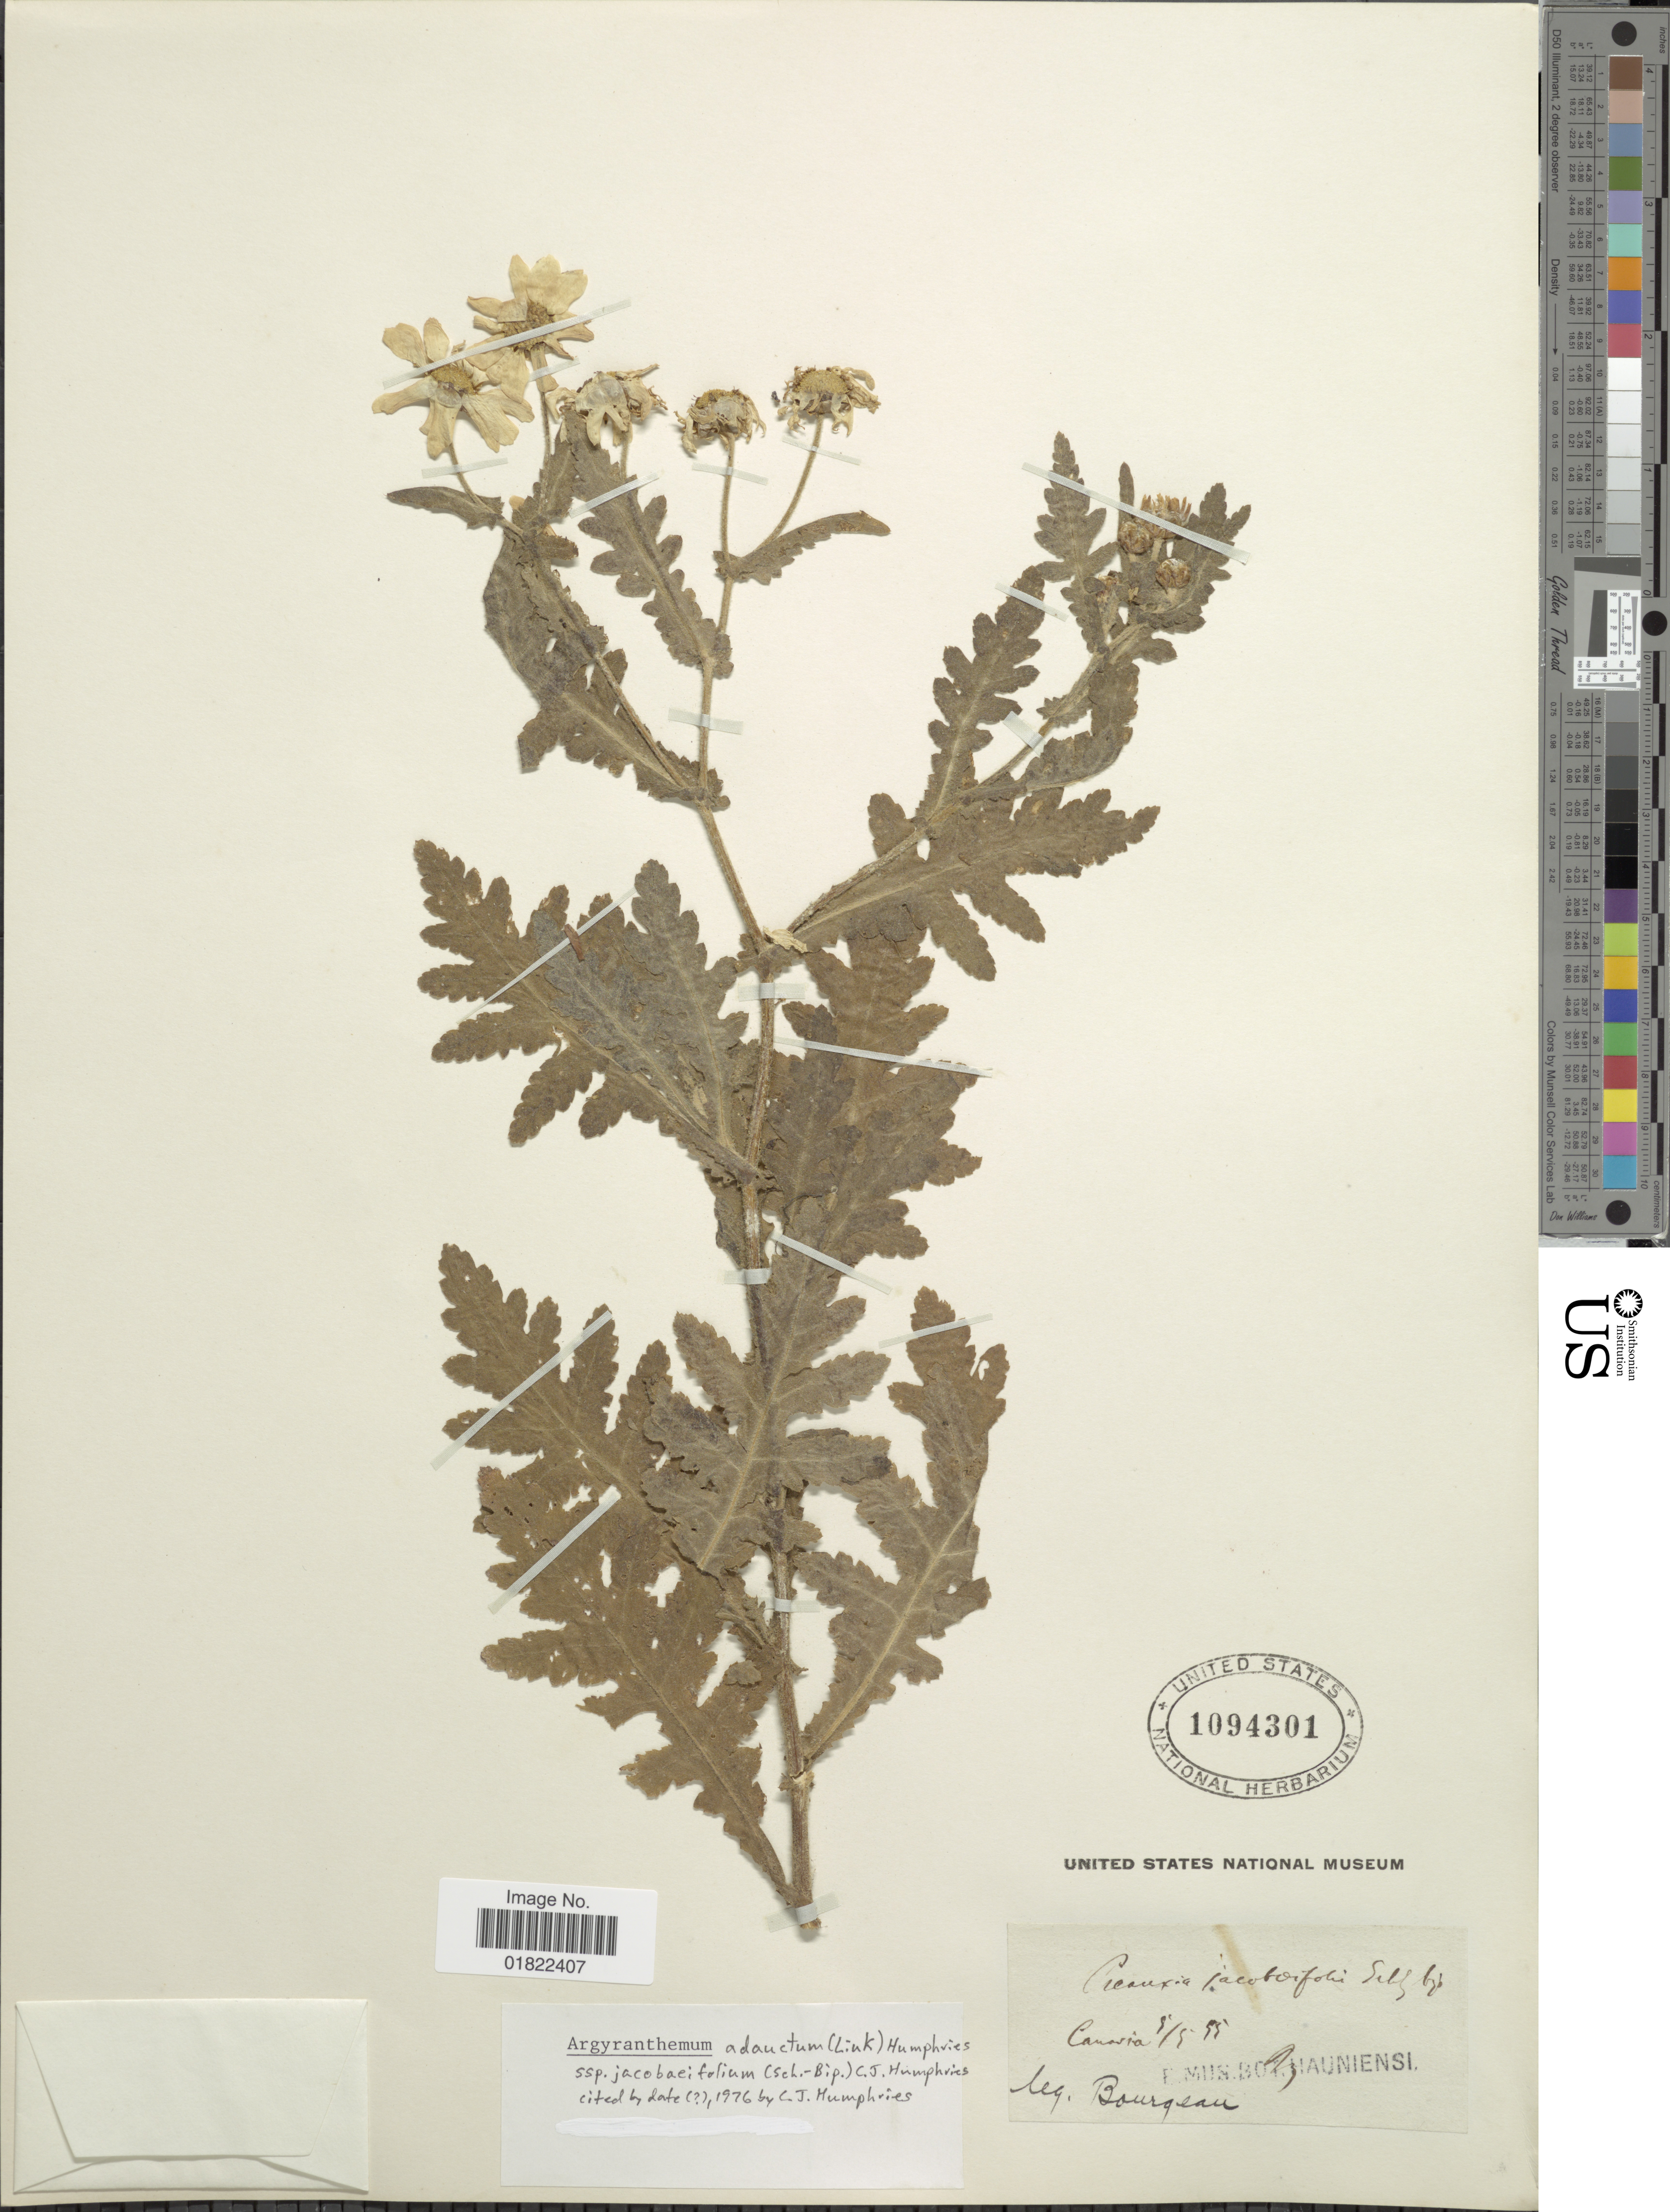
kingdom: Plantae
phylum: Tracheophyta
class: Magnoliopsida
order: Asterales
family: Asteraceae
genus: Argyranthemum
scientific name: Argyranthemum jacobaeifolia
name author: Sch. Bip.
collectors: -. Bourgeau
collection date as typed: Transcribed d/m/y: 5/5/55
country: Spain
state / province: Canarias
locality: Canaria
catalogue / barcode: US 1094301